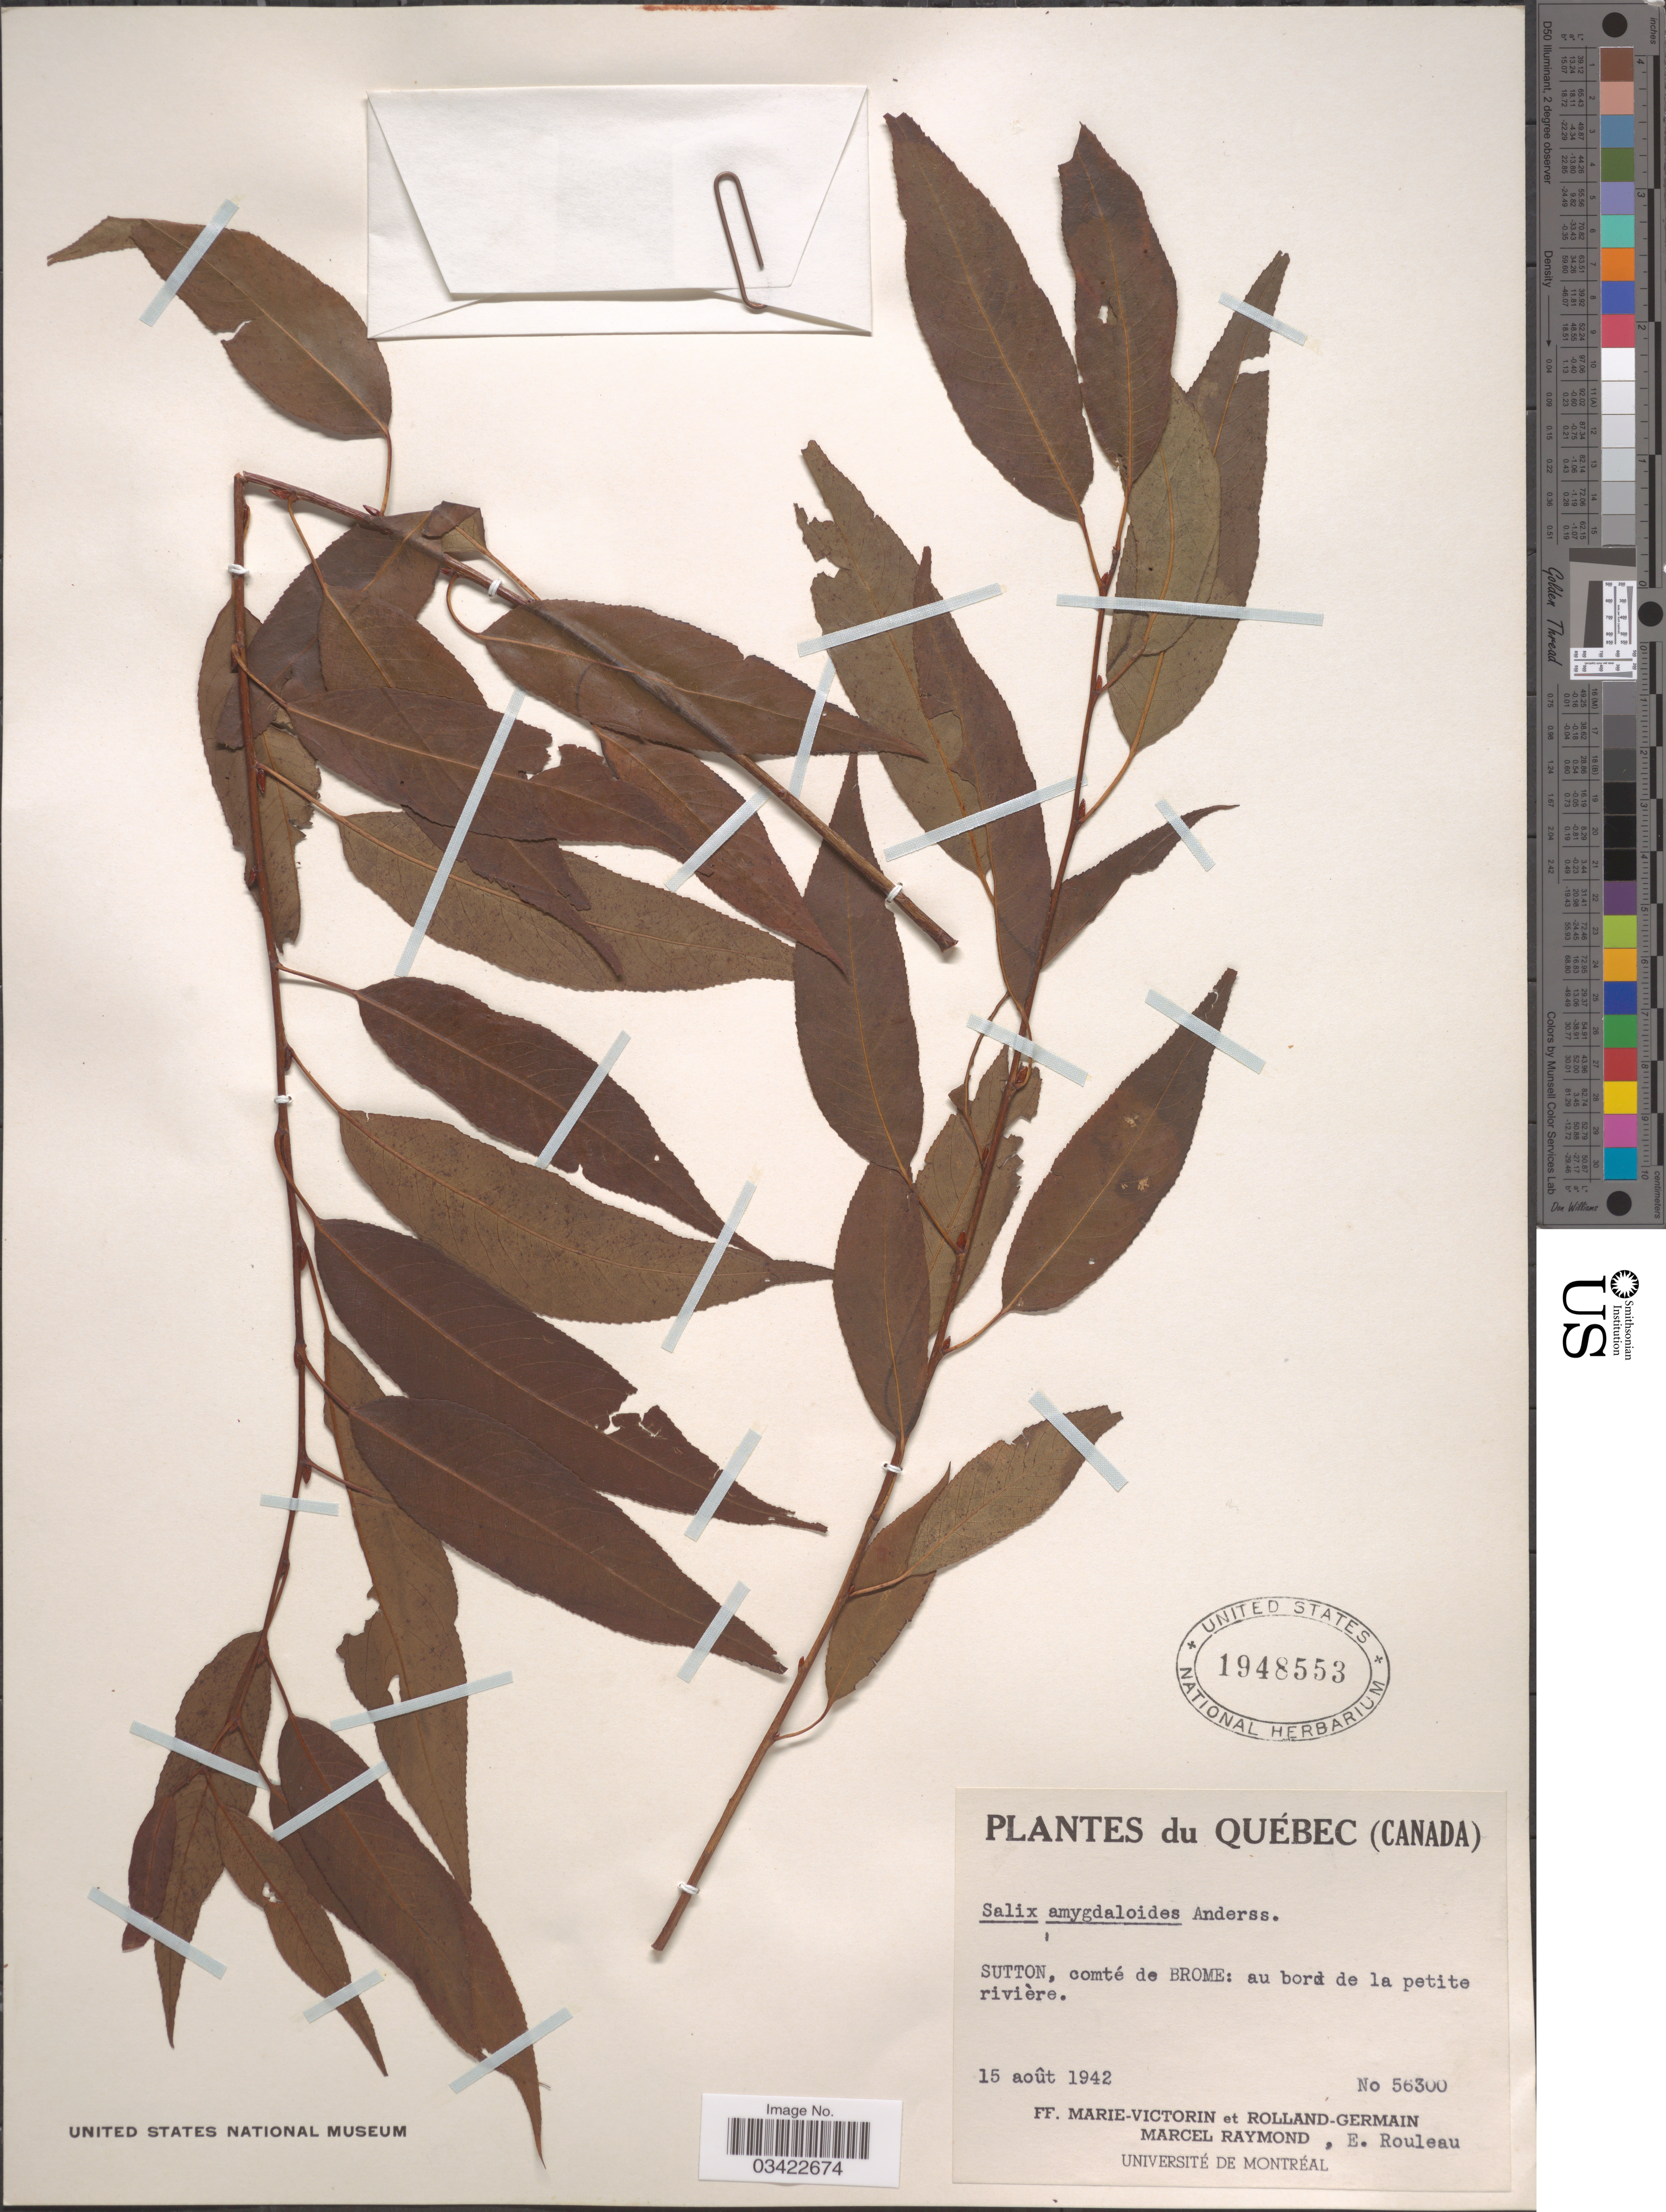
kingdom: Plantae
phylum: Tracheophyta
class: Magnoliopsida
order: Malpighiales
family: Salicaceae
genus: Salix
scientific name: Salix amygdaloides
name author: Andersson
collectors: F. Marie-Victorin, Rolland-Germain, M. Raymond & E. Rouleau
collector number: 56300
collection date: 1942-08-15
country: Canada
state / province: Quebec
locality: Sutton, comté de Brome: au bord de la petite rivière.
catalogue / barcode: US 1948553